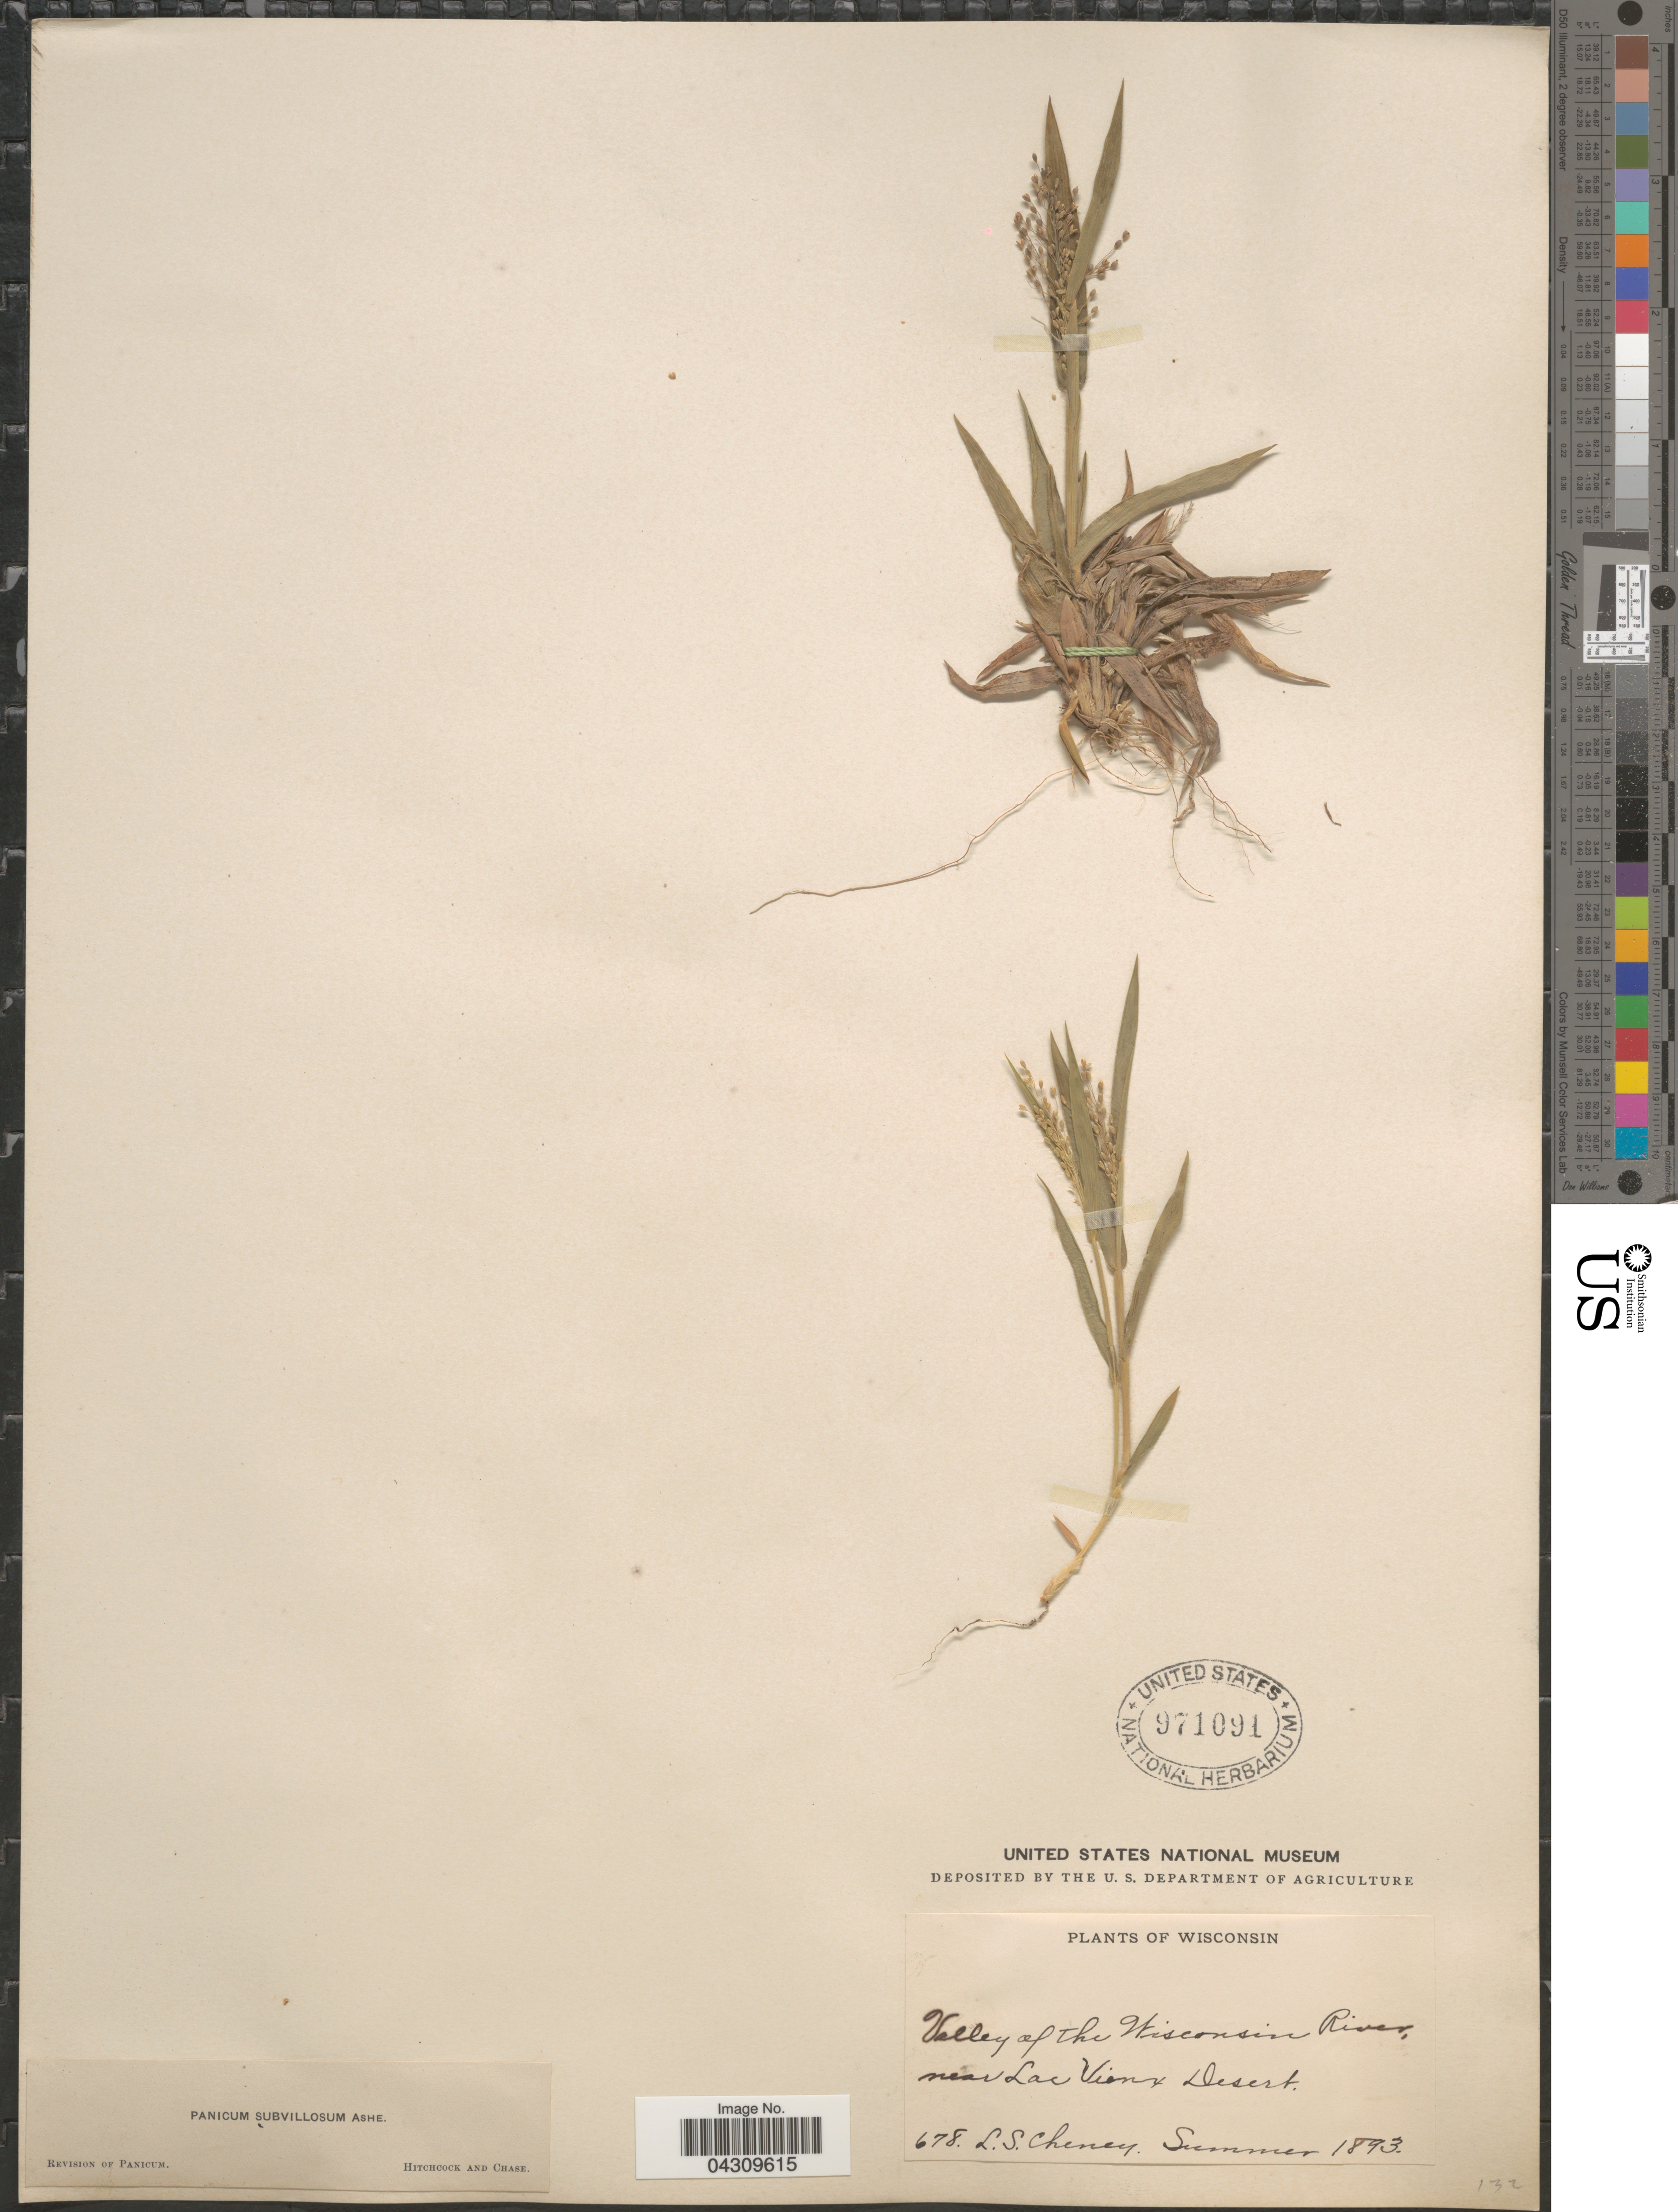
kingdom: Plantae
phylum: Tracheophyta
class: Liliopsida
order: Poales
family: Poaceae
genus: Dichanthelium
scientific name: Dichanthelium acuminatum var. acuminatum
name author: (Sw.) Gould & C.A. Clark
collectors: L. Cheney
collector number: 678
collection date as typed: Summer 1893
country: United States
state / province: Wisconsin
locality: Valley of the Wisconsin River, near Lac Vienx Desert.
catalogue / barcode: US 971091